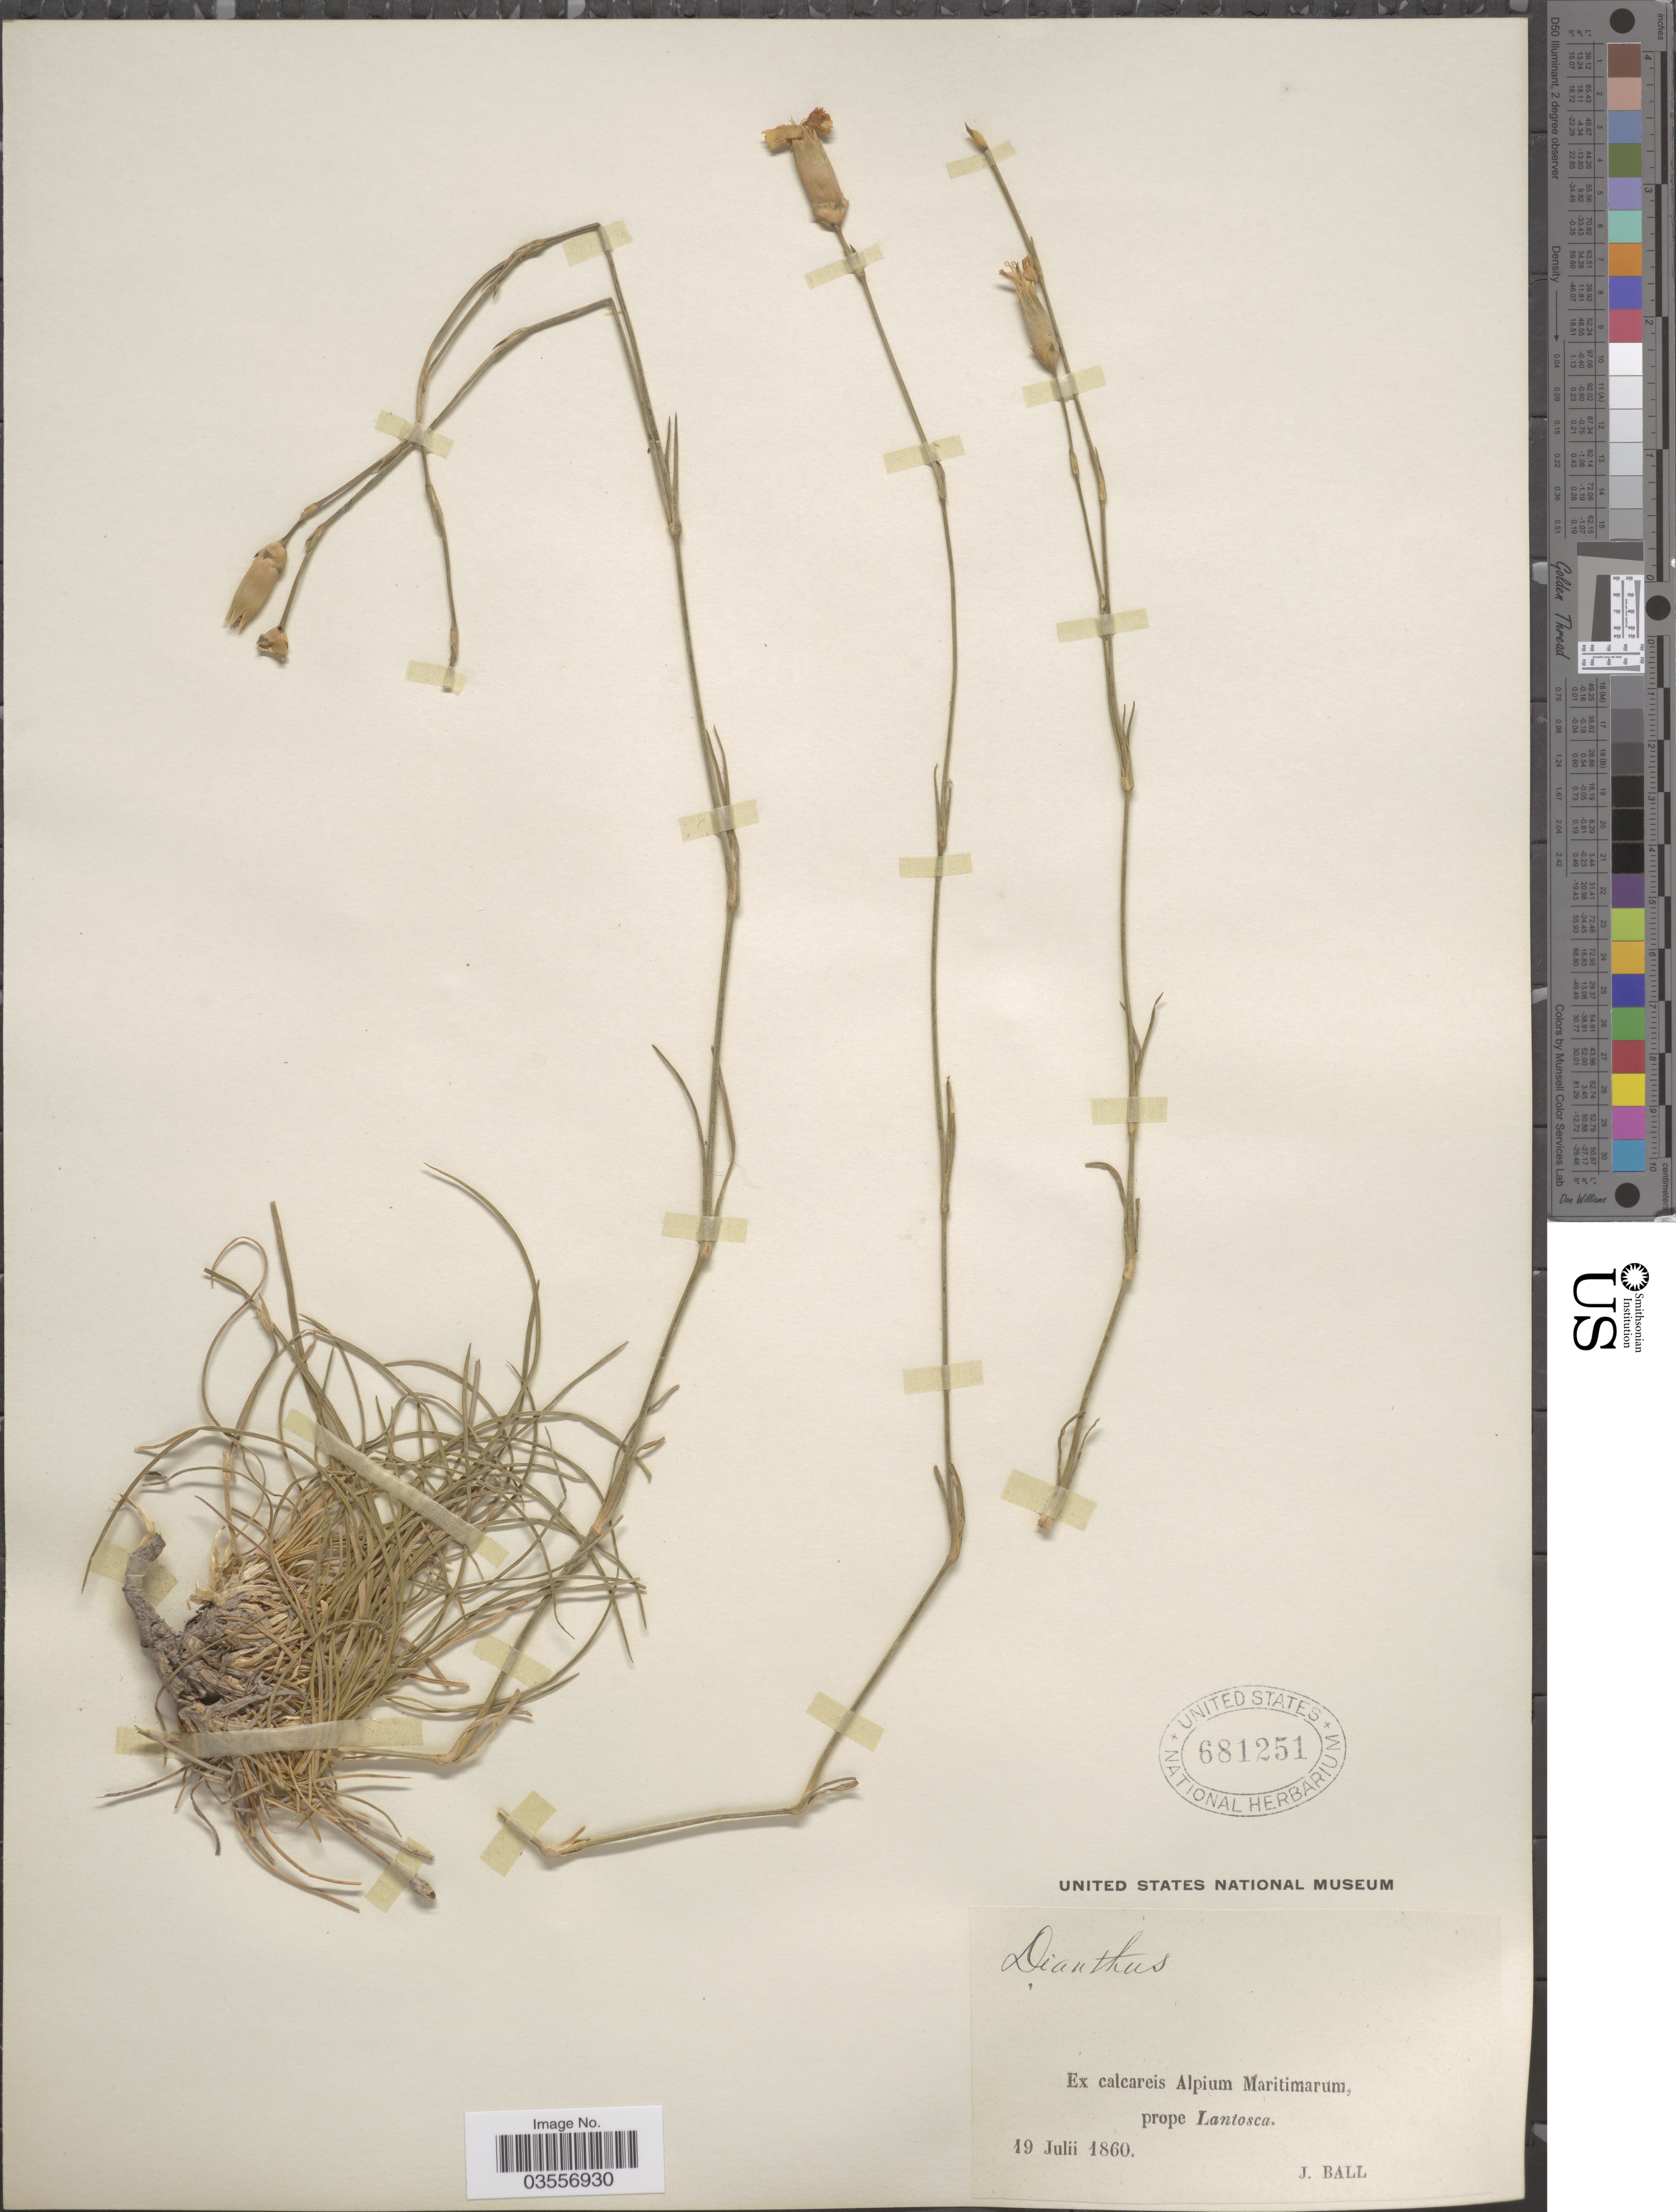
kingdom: Plantae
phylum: Tracheophyta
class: Magnoliopsida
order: Caryophyllales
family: Caryophyllaceae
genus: Dianthus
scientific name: Dianthus sp.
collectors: J. Ball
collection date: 1860-07-19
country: France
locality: Ex calcareis Alpium Maritimarum, prope Lantosca.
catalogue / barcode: US 681251